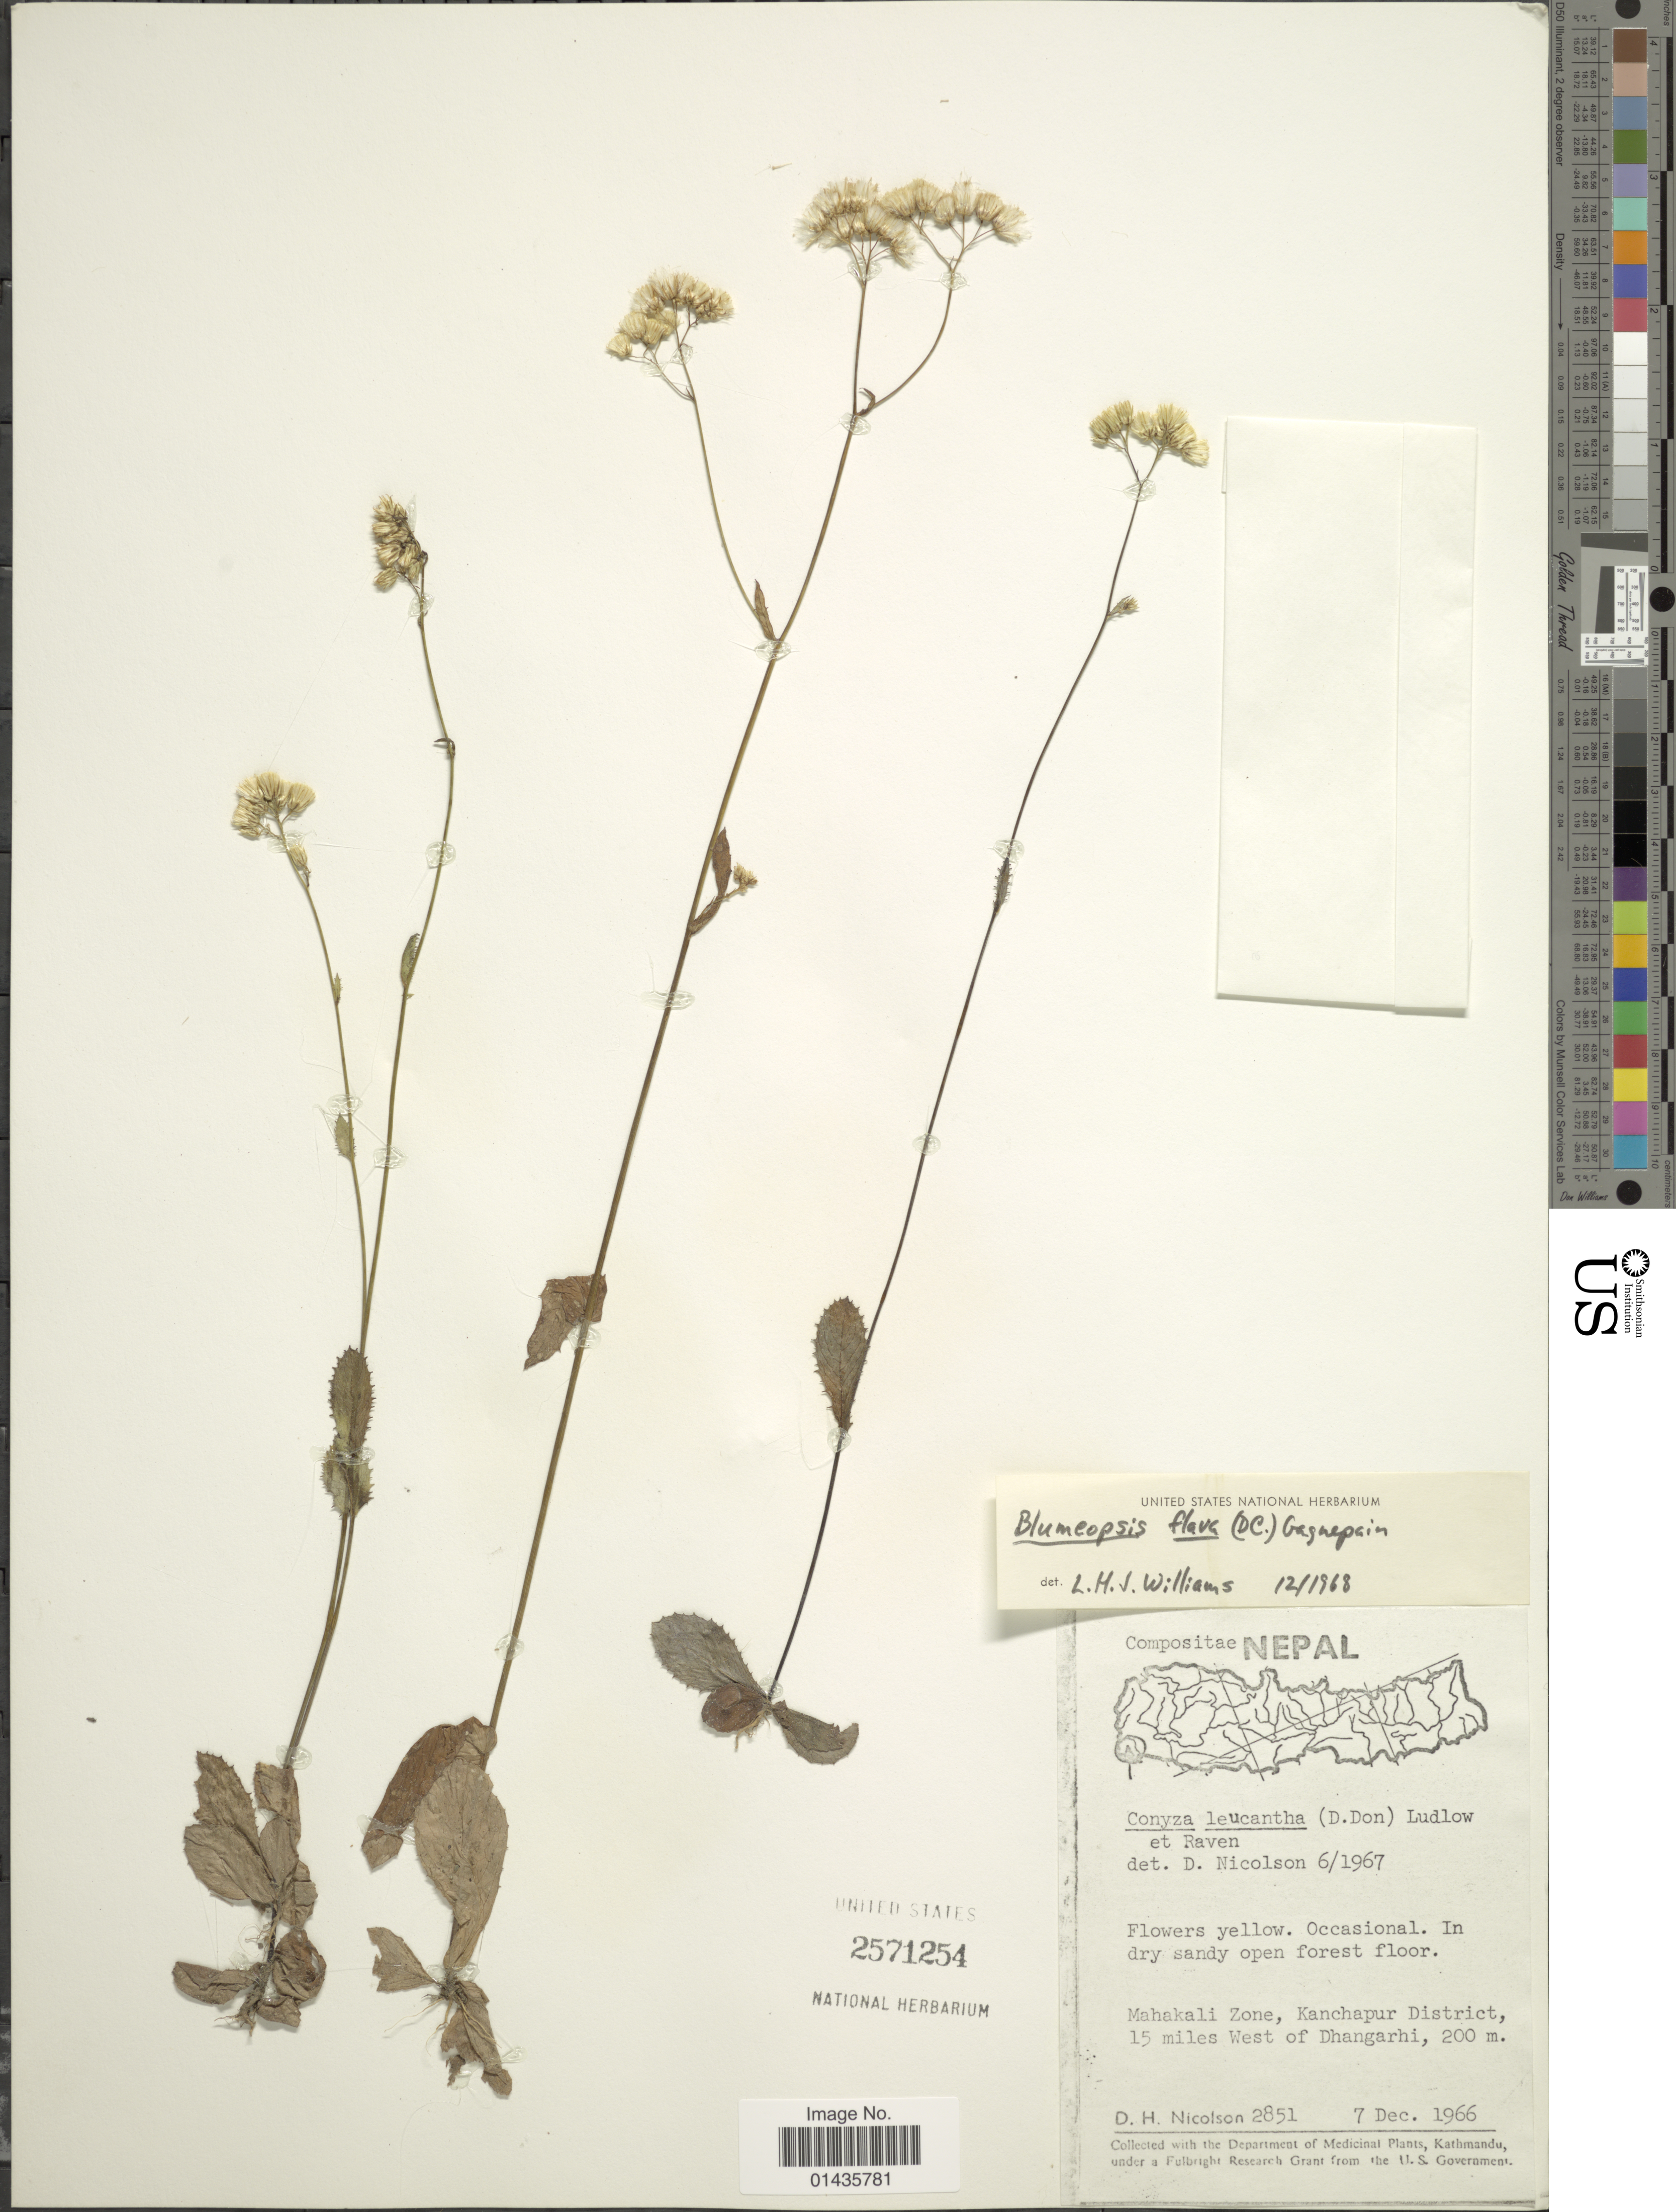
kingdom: Plantae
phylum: Tracheophyta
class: Magnoliopsida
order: Asterales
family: Asteraceae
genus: Blumeopsis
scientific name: Blumeopsis falcata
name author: (D. Don) Merr.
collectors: D. H. Nicolson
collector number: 2851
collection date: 1966-12-07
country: Nepal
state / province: Mahakali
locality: Kanchapur District, 15 miles West of Dhangarhi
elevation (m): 200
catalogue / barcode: US 2571254